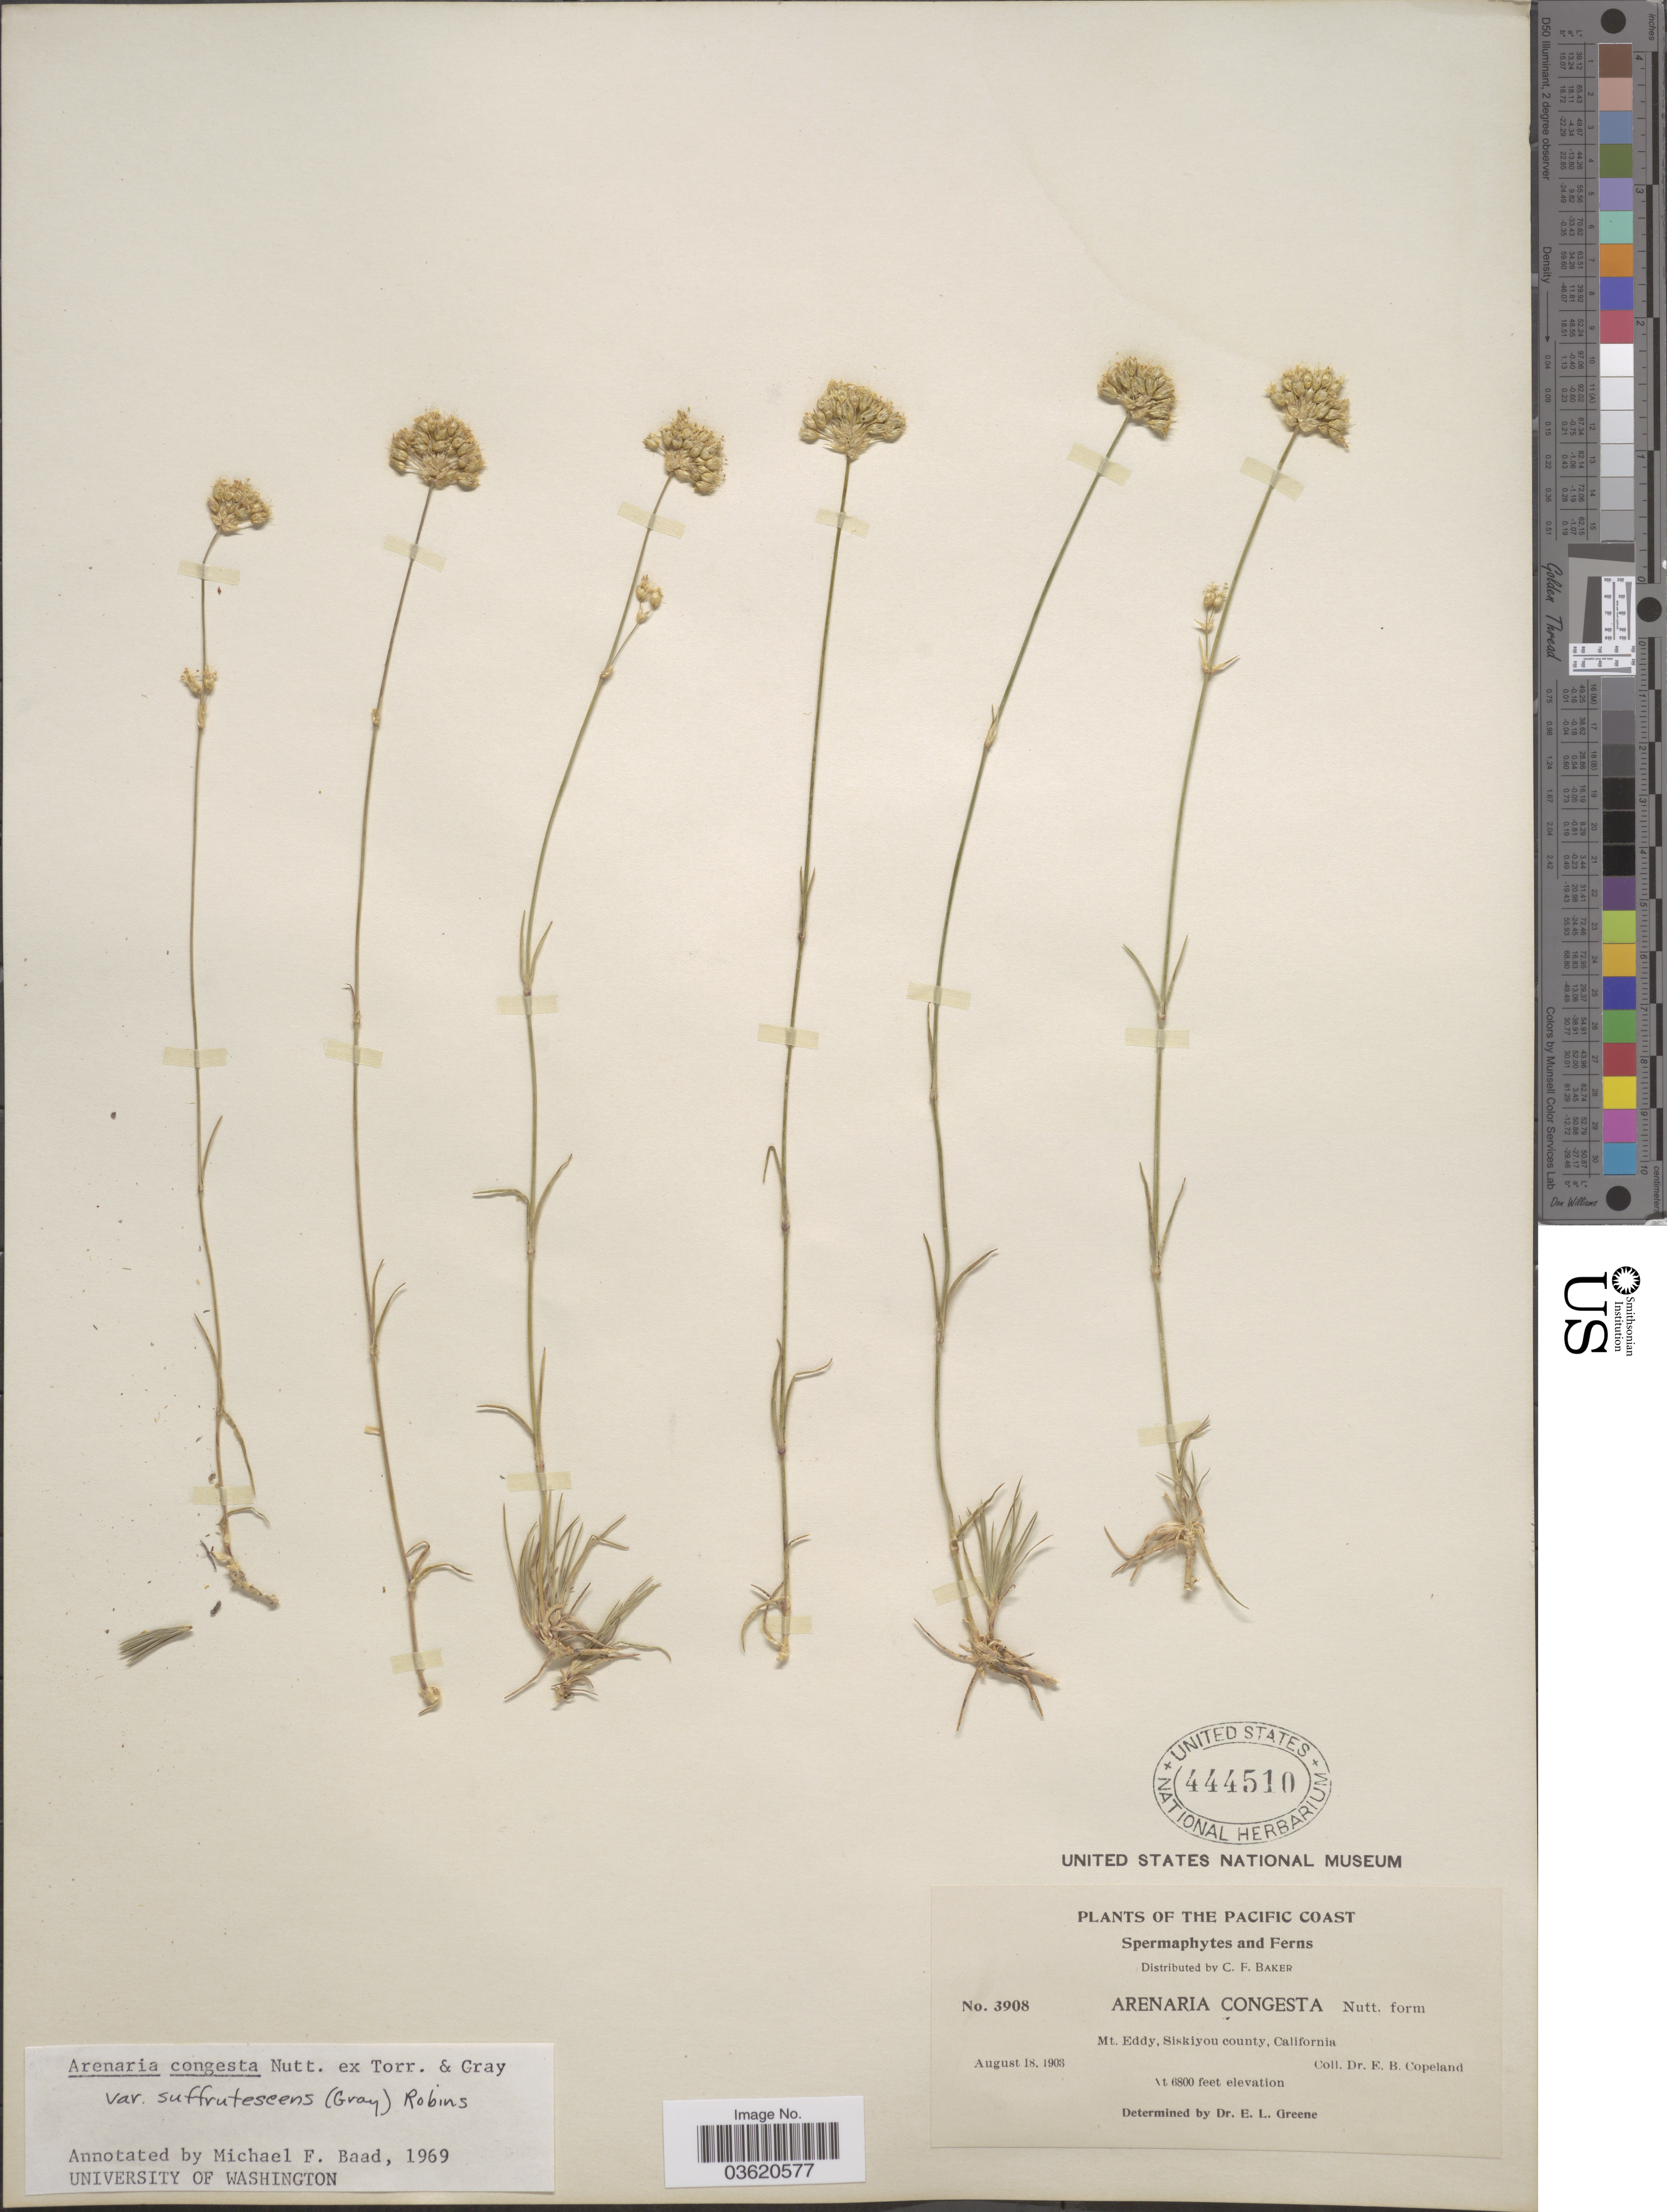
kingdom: Plantae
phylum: Tracheophyta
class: Magnoliopsida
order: Caryophyllales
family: Caryophyllaceae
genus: Eremogone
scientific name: Eremogone congesta var. suffrutescens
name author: (A. Gray) R.L. Hartm. & Rabeler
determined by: Strong, Mark T., (BOT), Smithsonian Institution - National Museum of Natural History (UNITED STATES)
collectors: E. B. Copeland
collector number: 3908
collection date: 1903-08-18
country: United States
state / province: California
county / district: Siskiyou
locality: The Pacific Coast. Mt. Eddy, Siskiyou county.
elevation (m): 2073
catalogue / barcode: US 444510